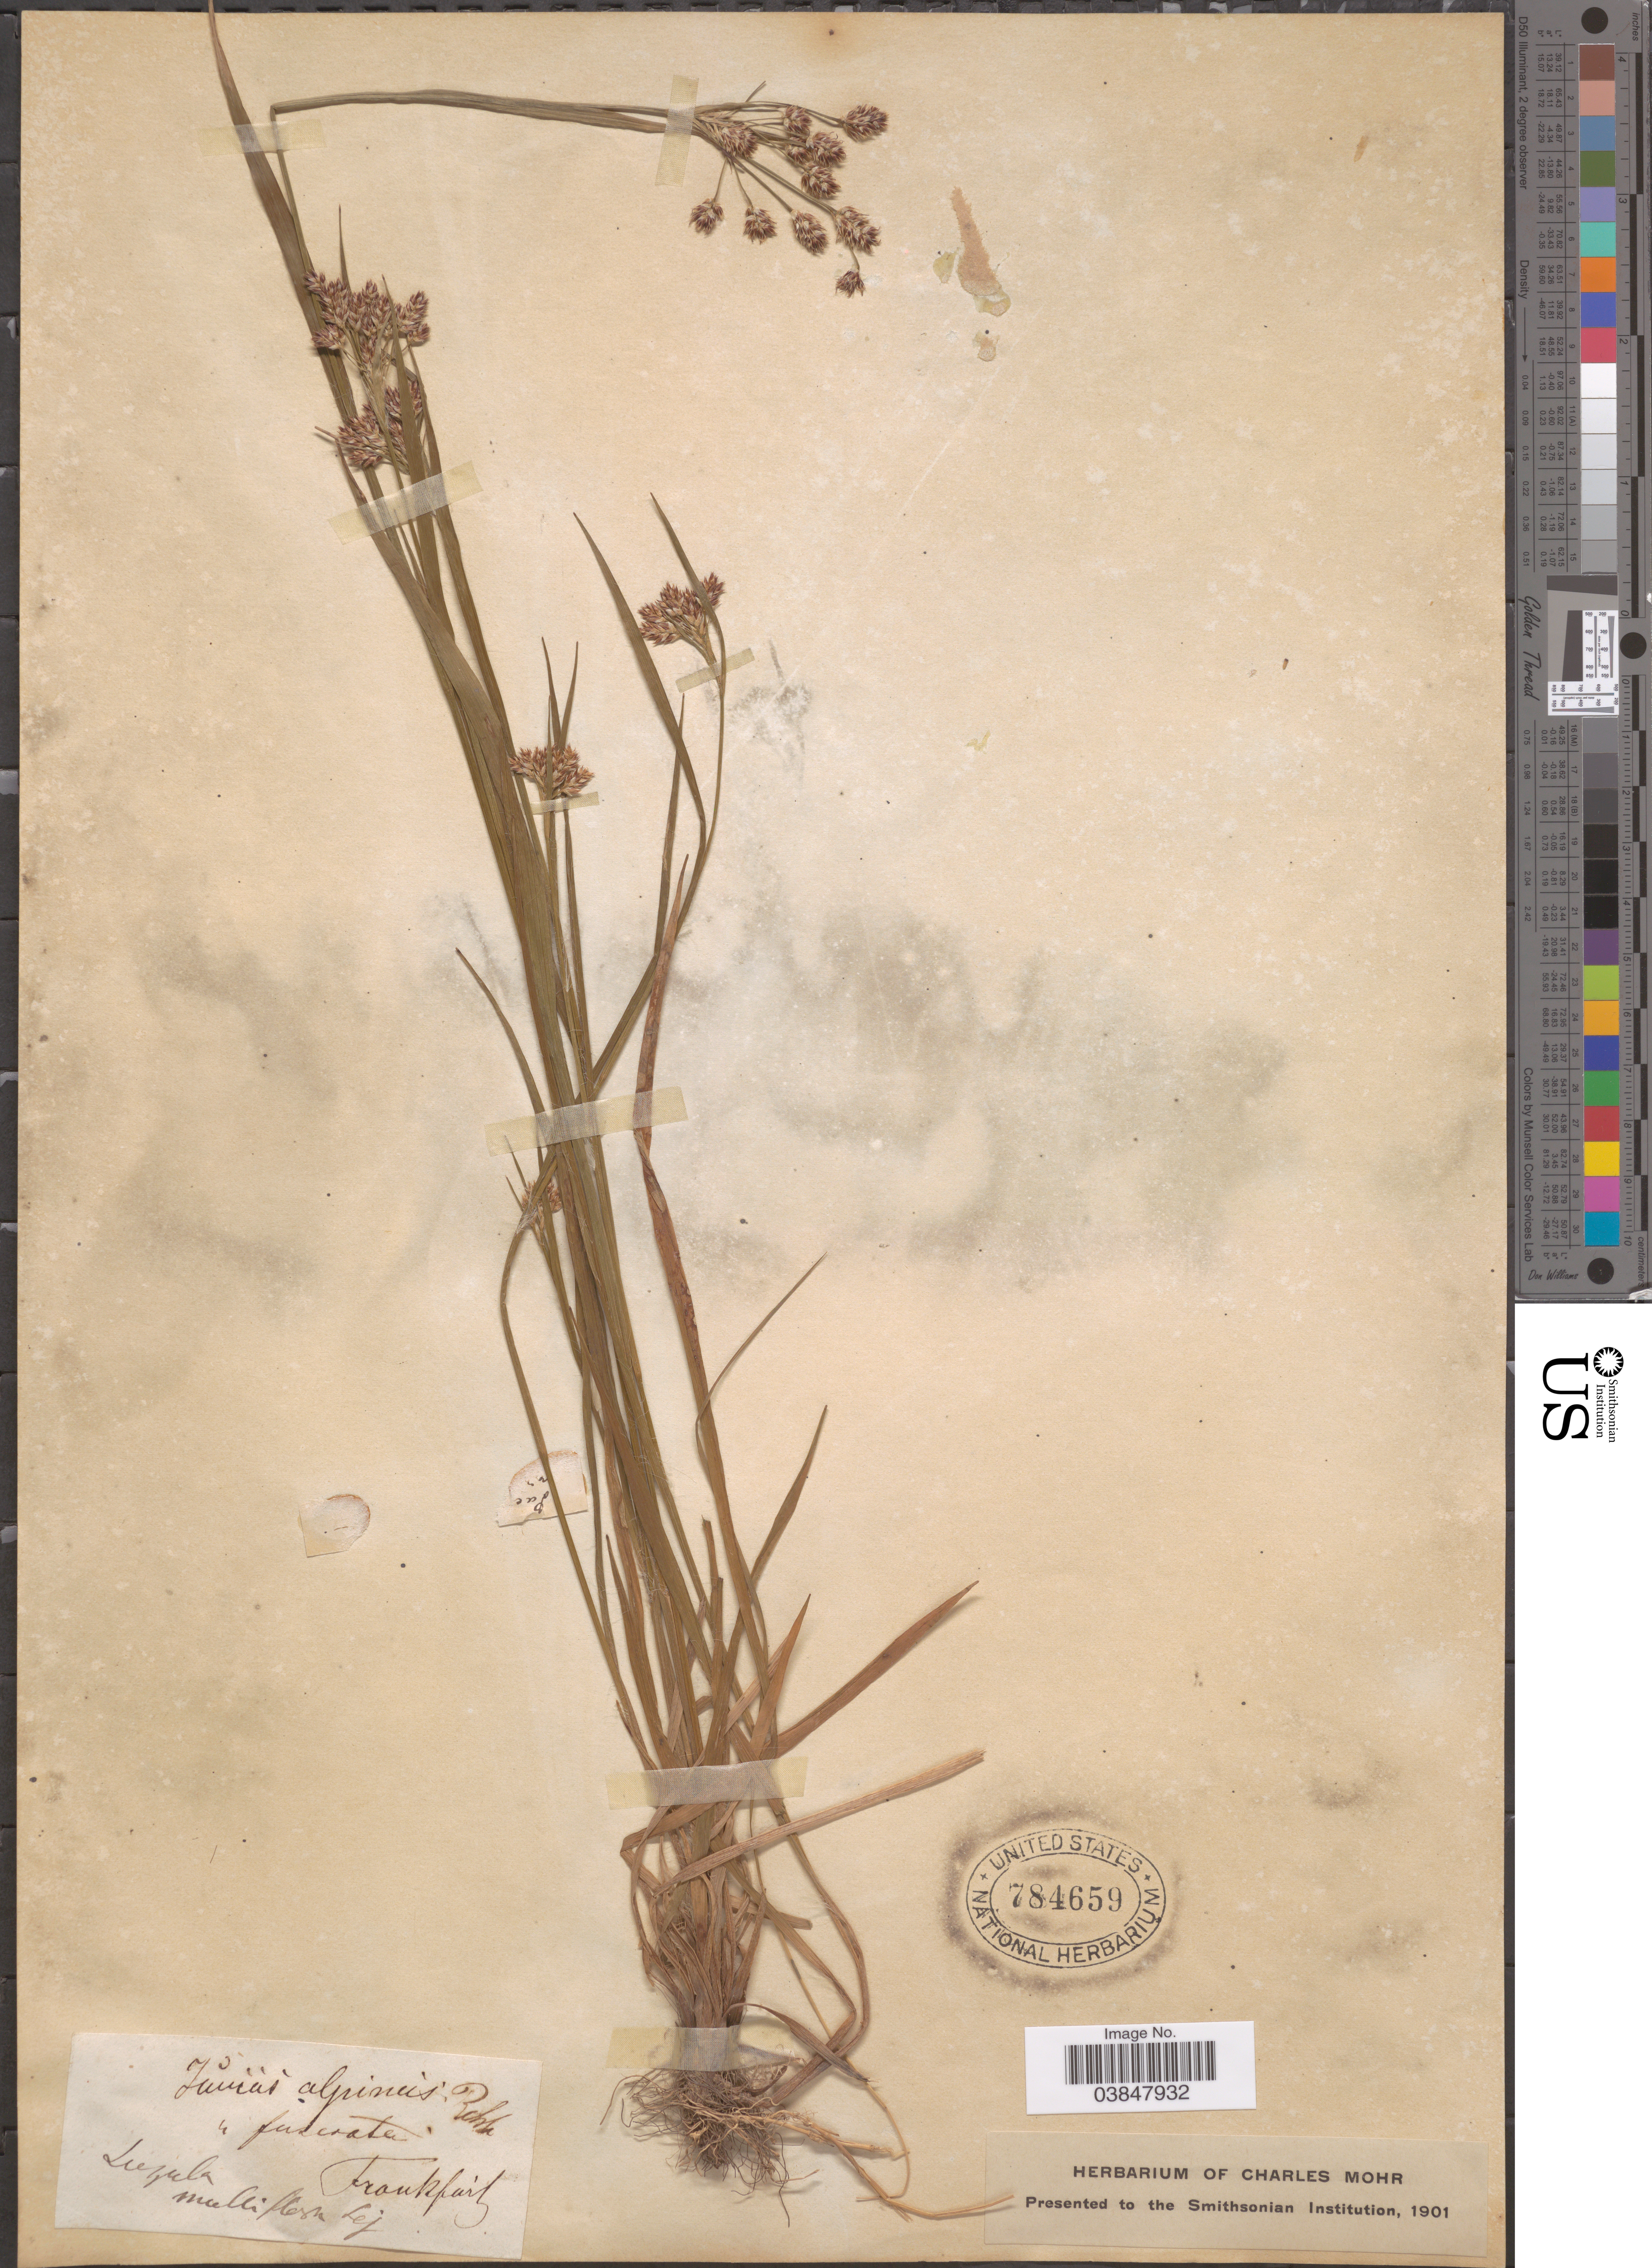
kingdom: Plantae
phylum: Tracheophyta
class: Liliopsida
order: Poales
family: Juncaceae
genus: Luzula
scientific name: Luzula multiflora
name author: (Ehrh.) Lej.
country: Germany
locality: Frankfurt.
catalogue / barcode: US 784659